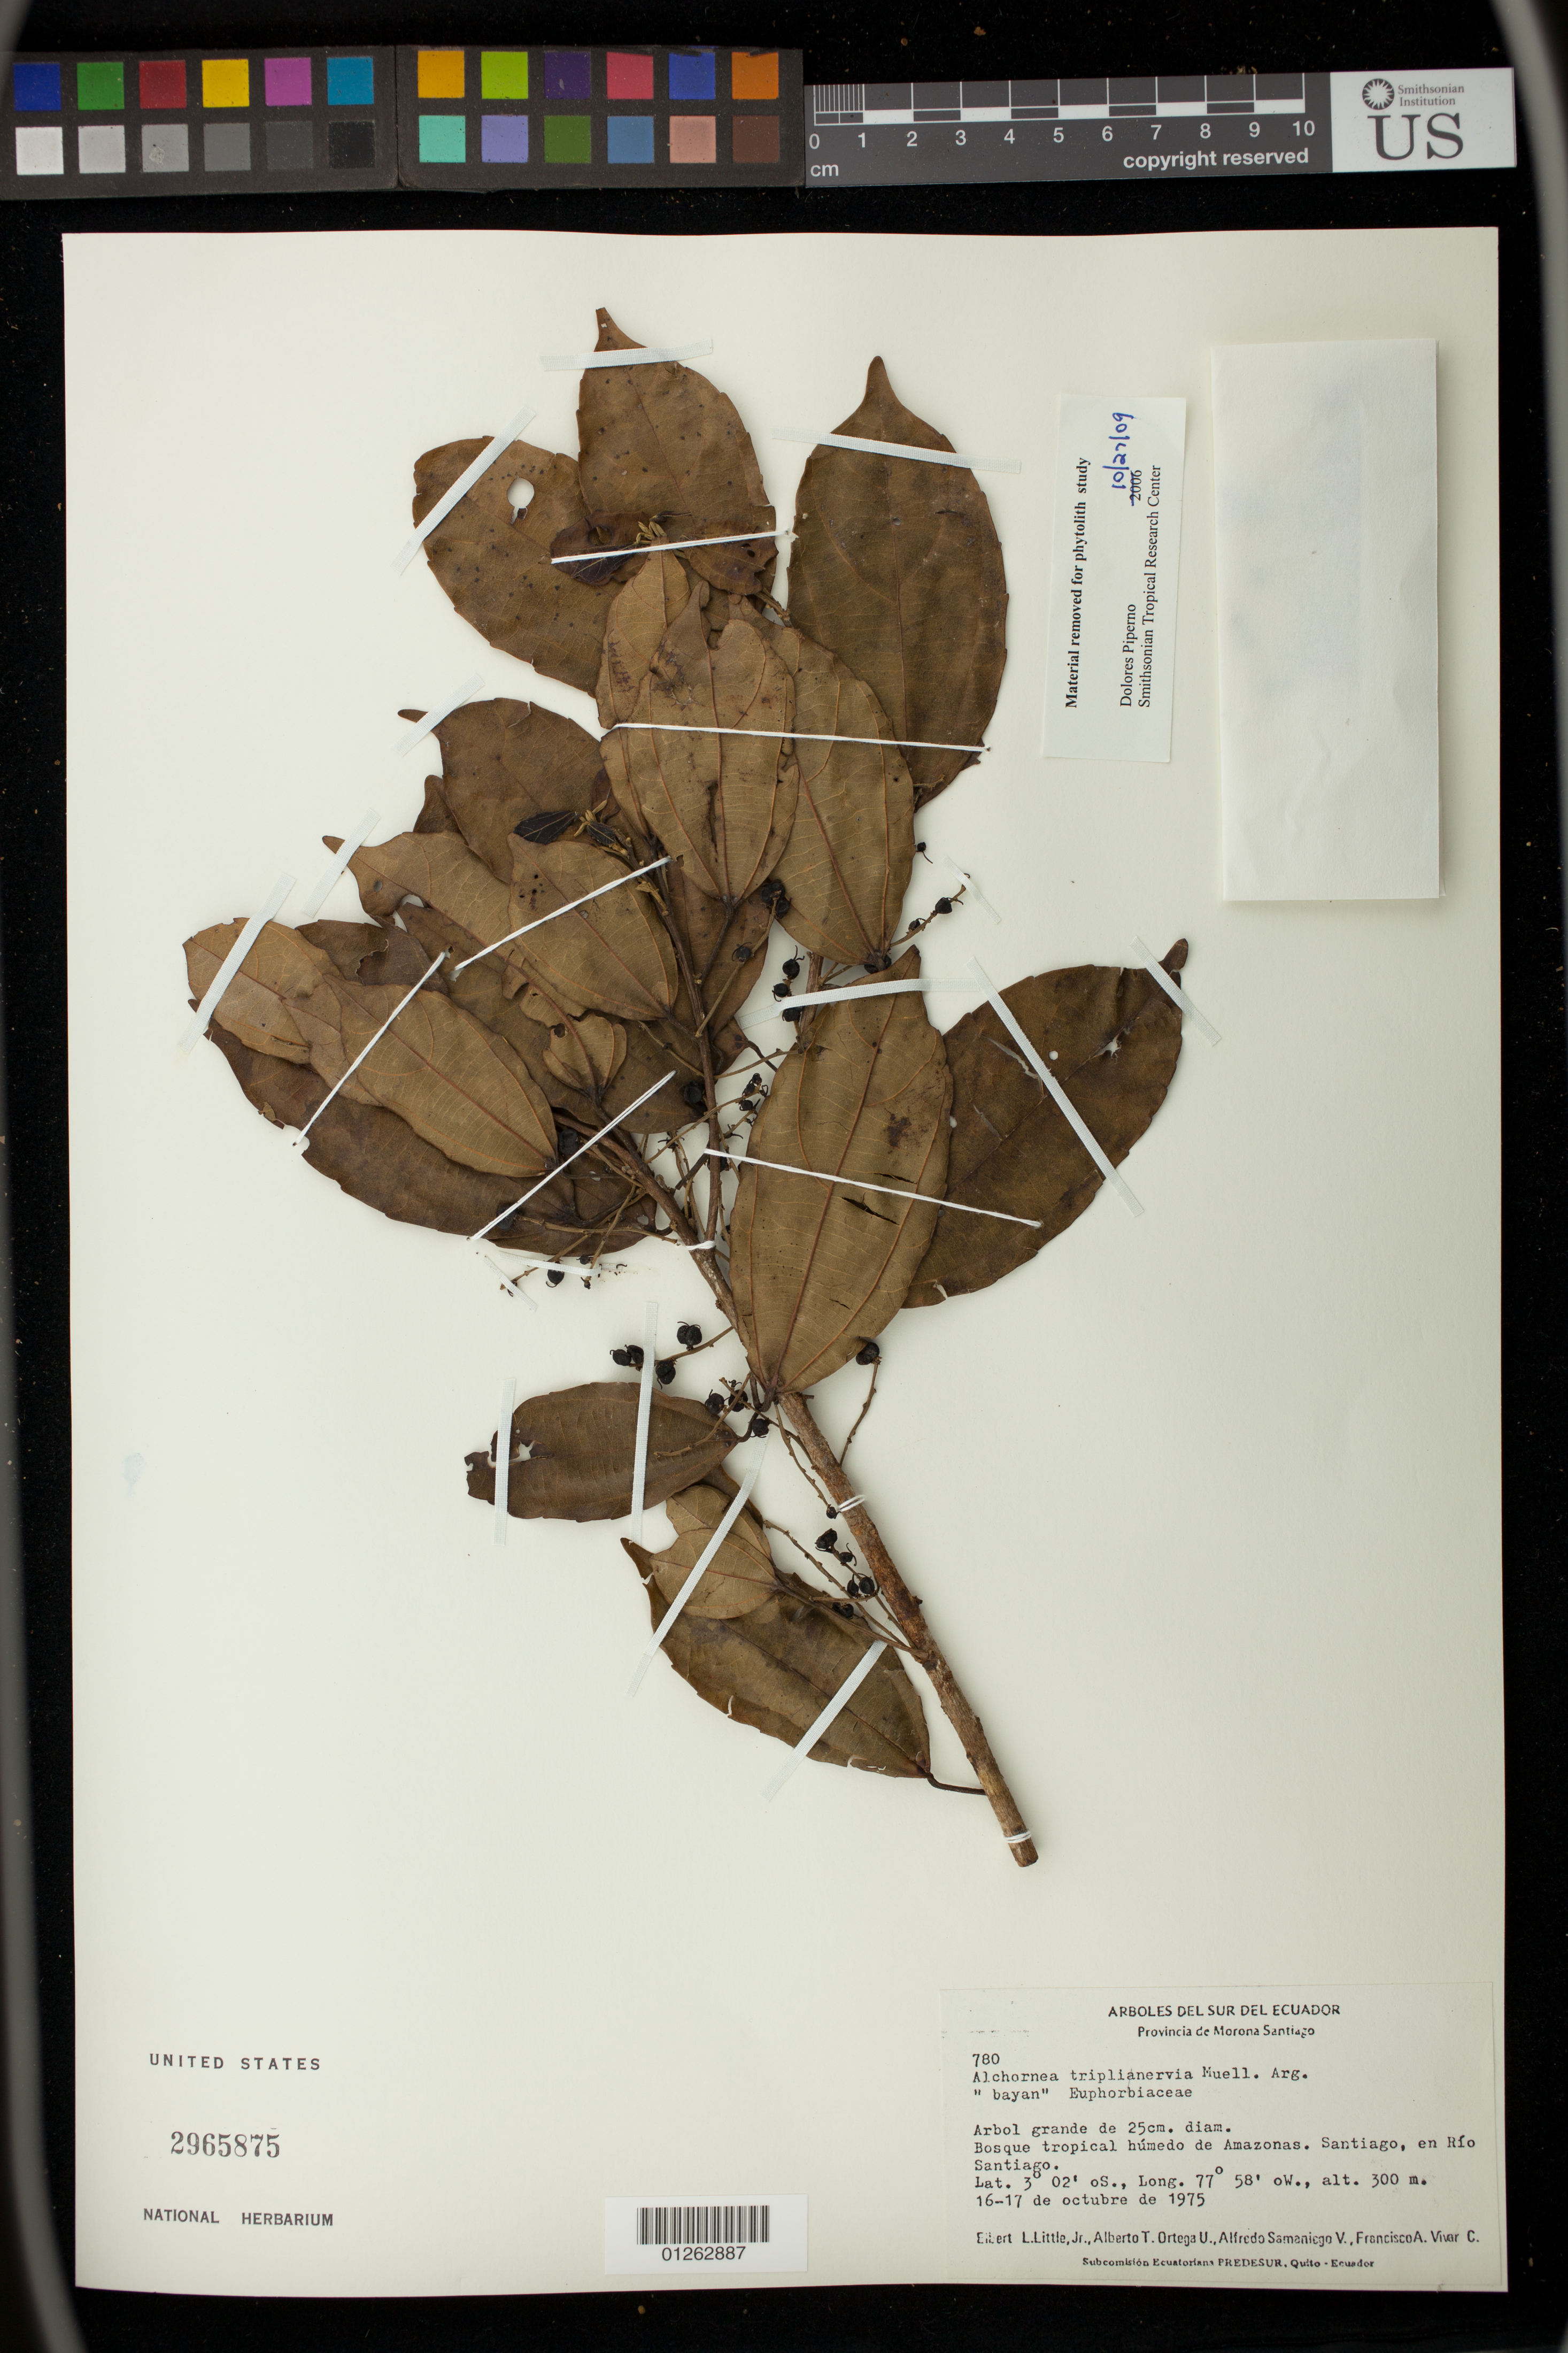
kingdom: Plantae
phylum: Tracheophyta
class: Magnoliopsida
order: Malpighiales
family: Euphorbiaceae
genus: Alchornea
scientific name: Alchornea triplinervia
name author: (Spreng.) Müll. Arg.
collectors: E. L. Little, A. T. Ortega U., A. V. Samaniego & F. A. Vivar C.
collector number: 780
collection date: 1975-10-16/1975-10-17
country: Ecuador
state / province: Morona-Santiago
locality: Santiago, en Rio Santiago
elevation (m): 300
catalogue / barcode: US 2965875